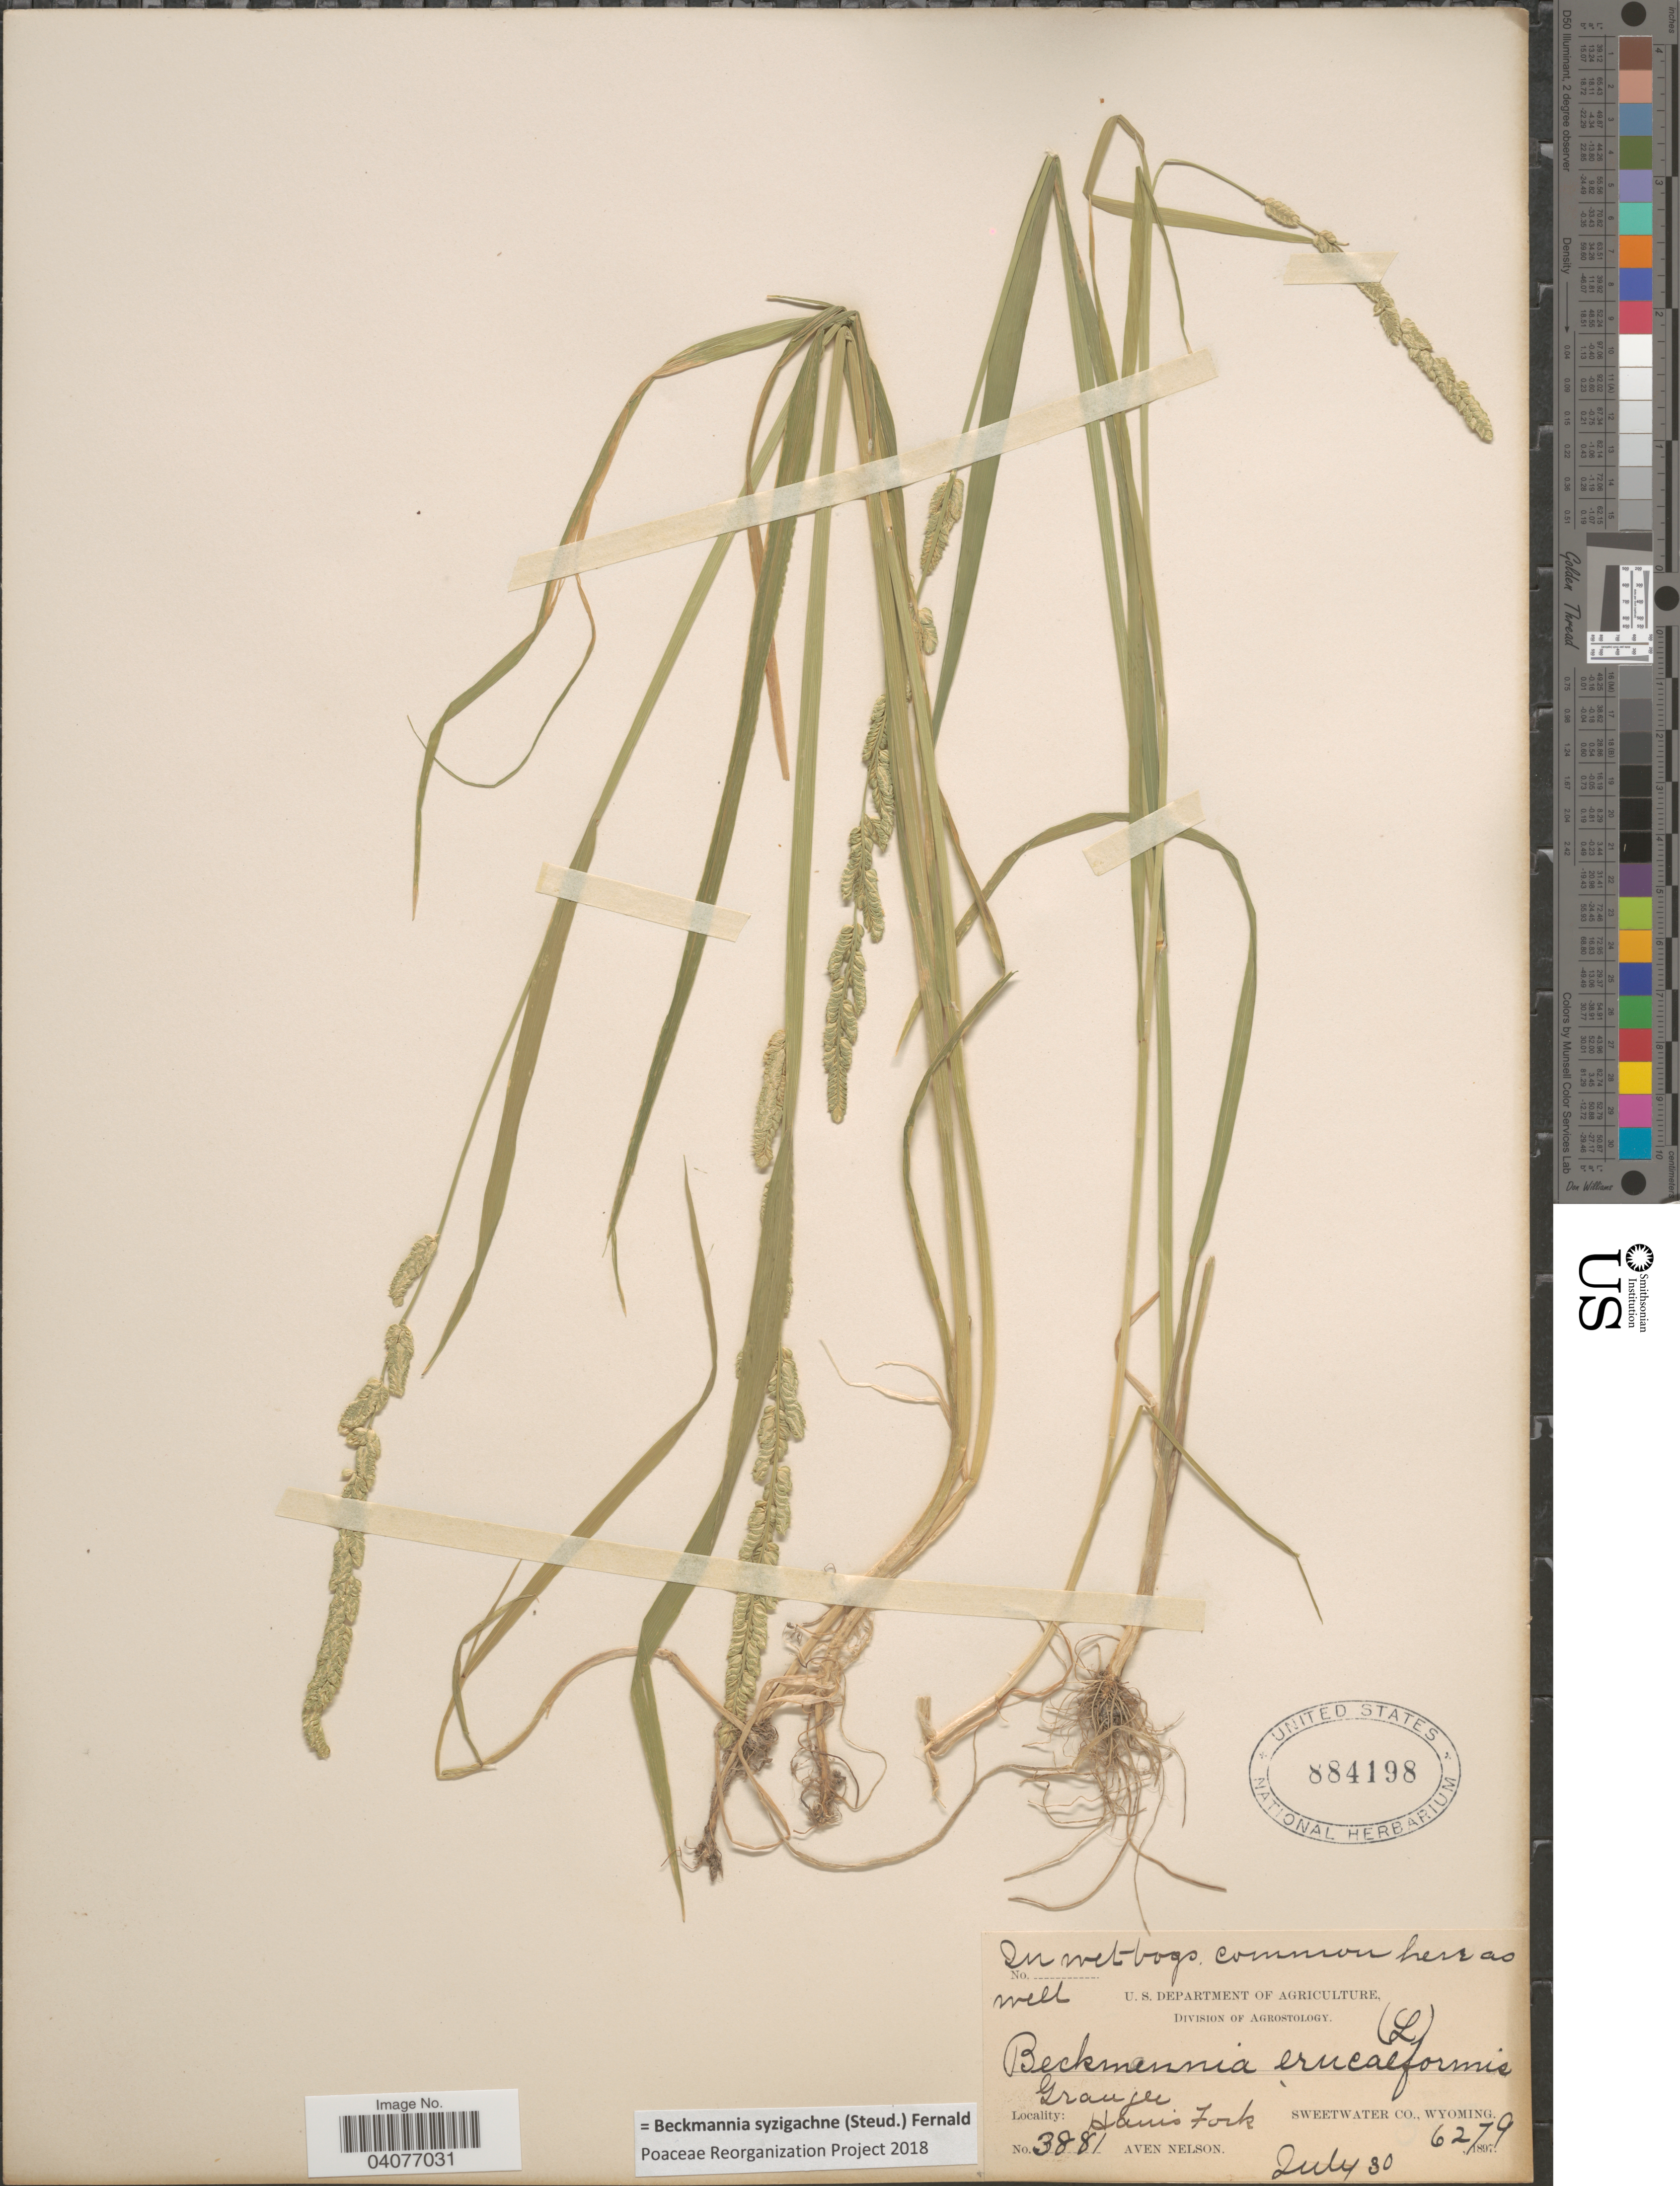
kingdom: Plantae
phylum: Tracheophyta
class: Liliopsida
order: Poales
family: Poaceae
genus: Beckmannia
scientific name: Beckmannia syzigachne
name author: (Steud.) Fernald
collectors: A. Nelson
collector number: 3881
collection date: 1897-07-30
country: United States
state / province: Wyoming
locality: Granger. Hanis Fork. Sweetwater Co.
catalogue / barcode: US 884198